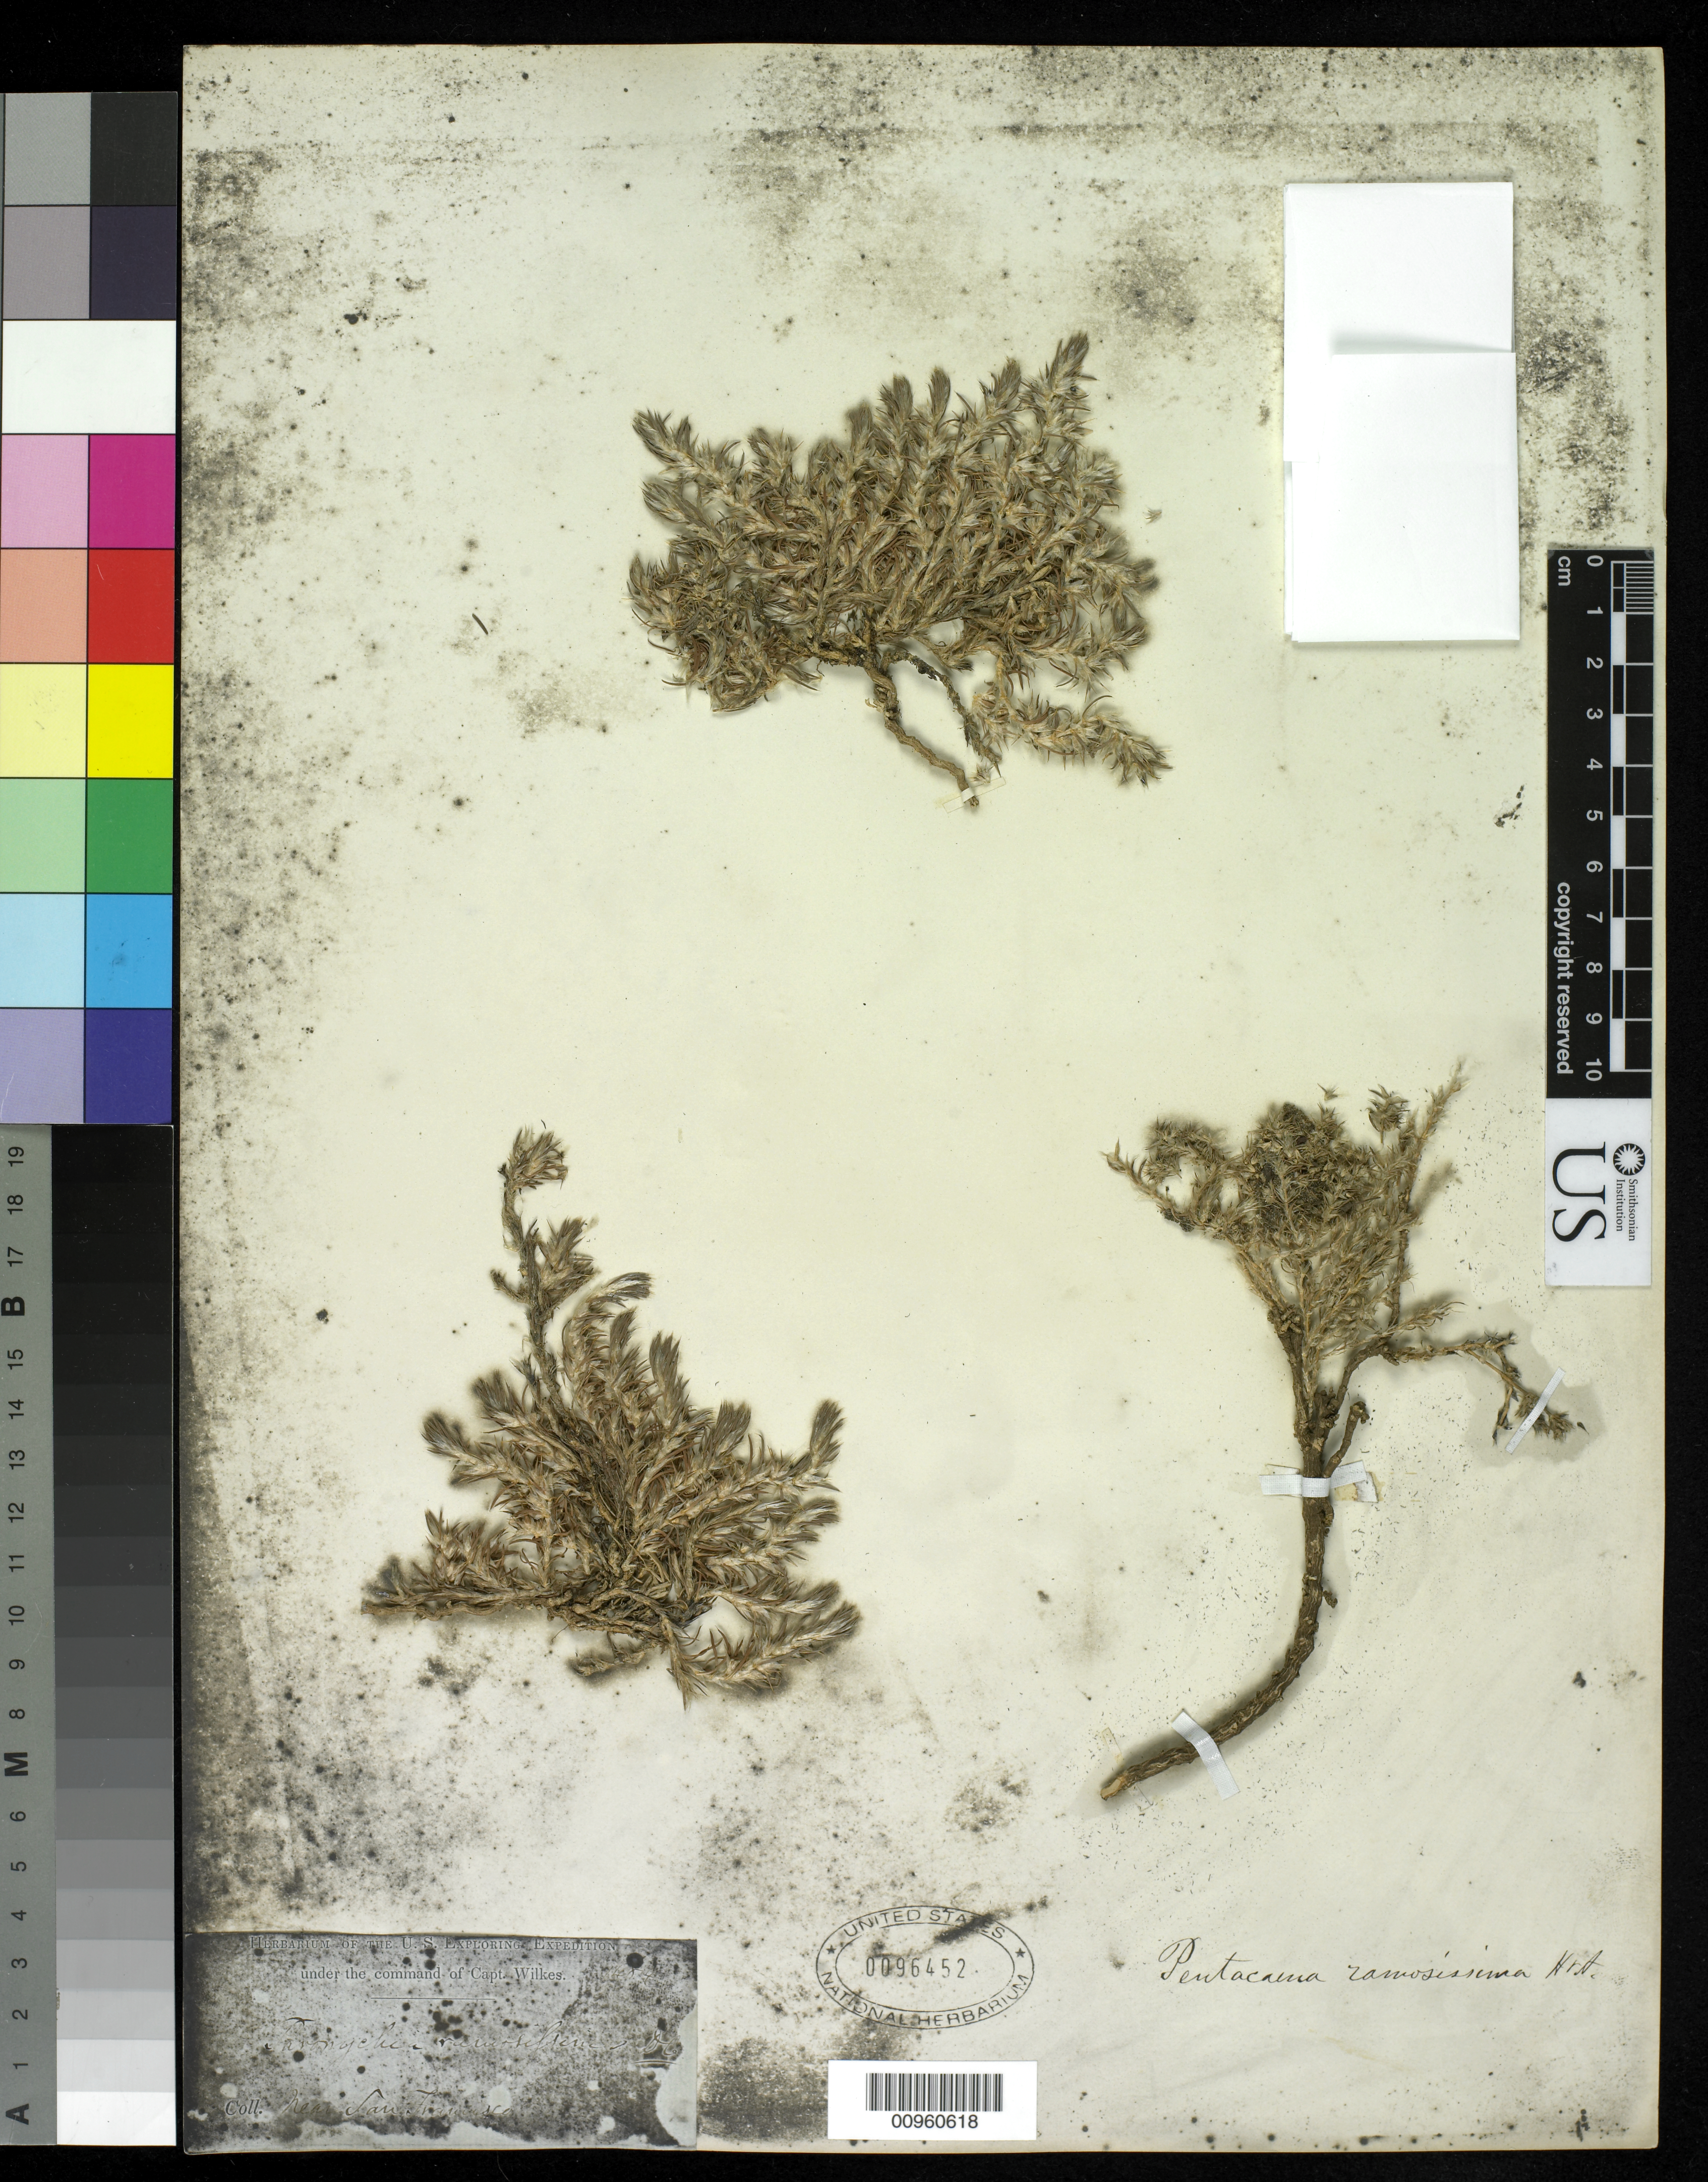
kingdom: Plantae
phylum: Tracheophyta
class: Magnoliopsida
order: Caryophyllales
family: Caryophyllaceae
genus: Cardionema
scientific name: Cardionema ramosissimum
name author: (Weinm.) A. Nelson & J.F. Macbr.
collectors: Wilkes Explor. Exped.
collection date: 1838/1842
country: United States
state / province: California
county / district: San Francisco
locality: San Francisco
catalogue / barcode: US 96452